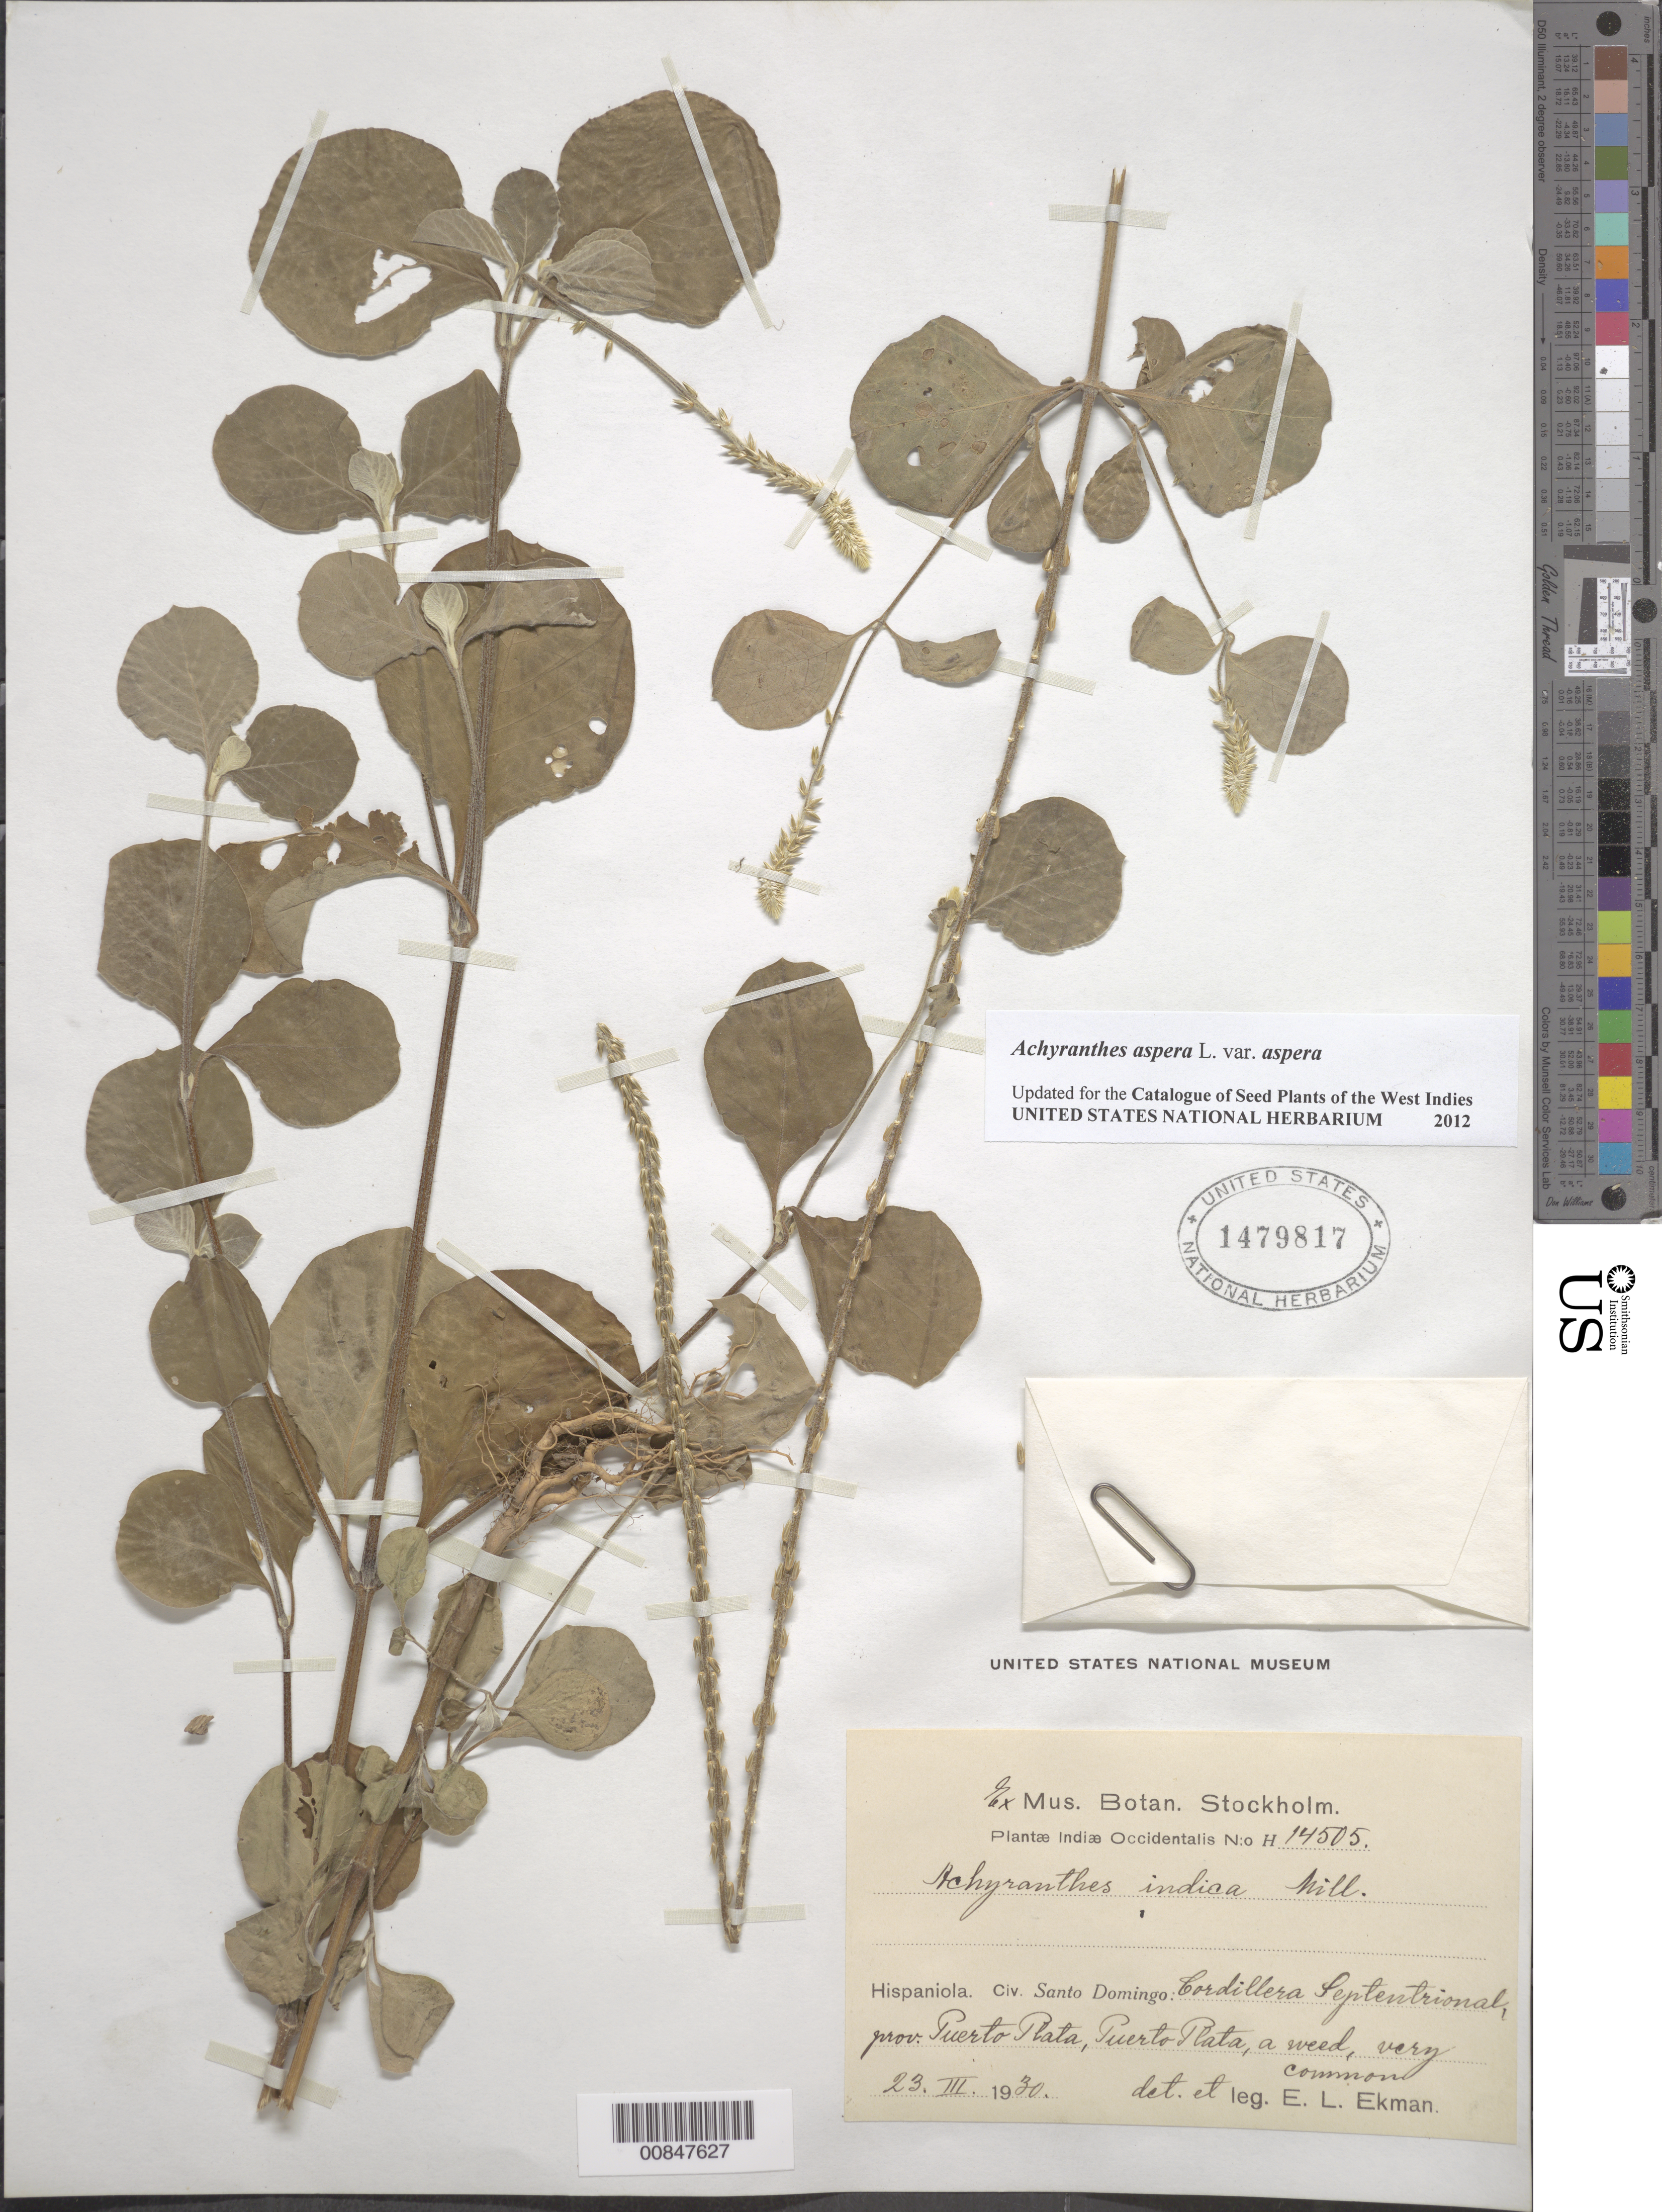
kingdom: Plantae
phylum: Tracheophyta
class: Magnoliopsida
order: Caryophyllales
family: Amaranthaceae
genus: Achyranthes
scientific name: Achyranthes aspera var. aspera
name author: L.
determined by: Ekman, E. L.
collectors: E. L. Ekman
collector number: H 14505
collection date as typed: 23 Mar 1930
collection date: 1930-03-23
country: Dominican Republic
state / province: Puerto Plata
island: Hispaniola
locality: Cordillera Septentrional, Puerto Plata.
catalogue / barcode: US 1479817